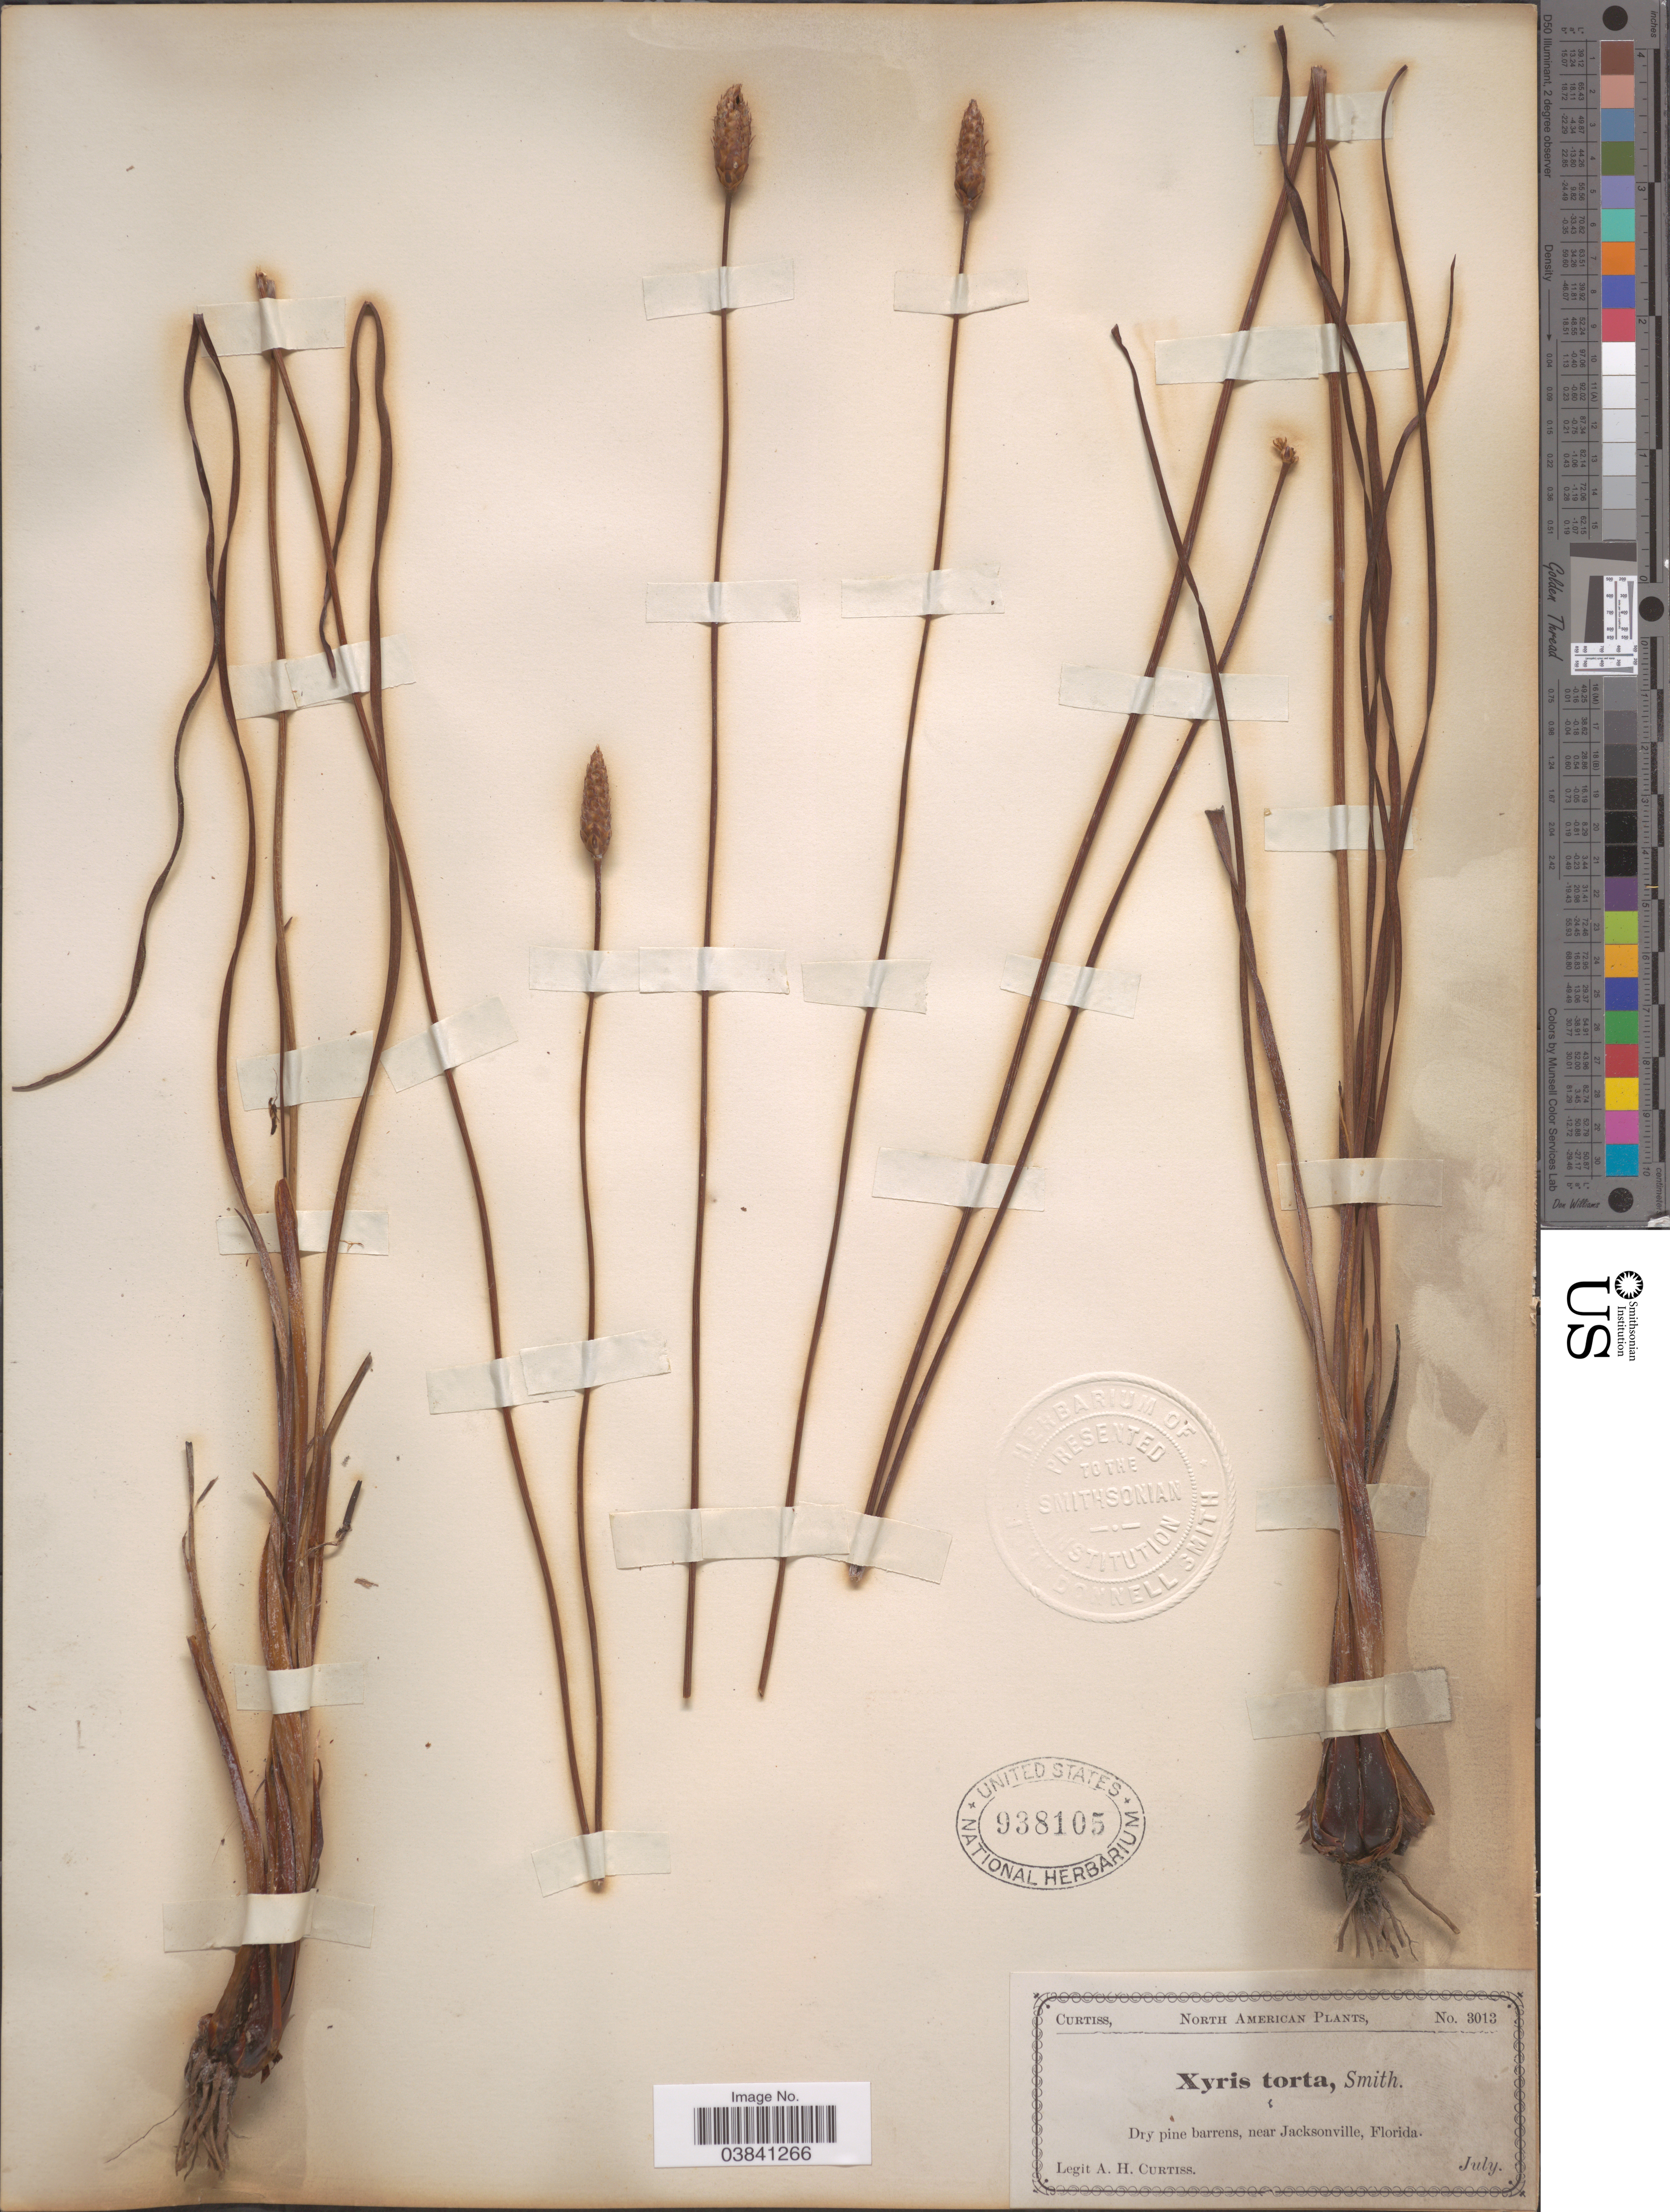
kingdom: Plantae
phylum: Tracheophyta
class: Liliopsida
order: Poales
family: Xyridaceae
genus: Xyris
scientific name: Xyris caroliniana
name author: Walter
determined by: Strong, Mark T., (BOT), Smithsonian Institution - National Museum of Natural History (UNITED STATES)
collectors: A. H. Curtiss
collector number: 3013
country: United States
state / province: Florida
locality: Dry pine barrens, near Jacksonville.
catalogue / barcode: US 938105